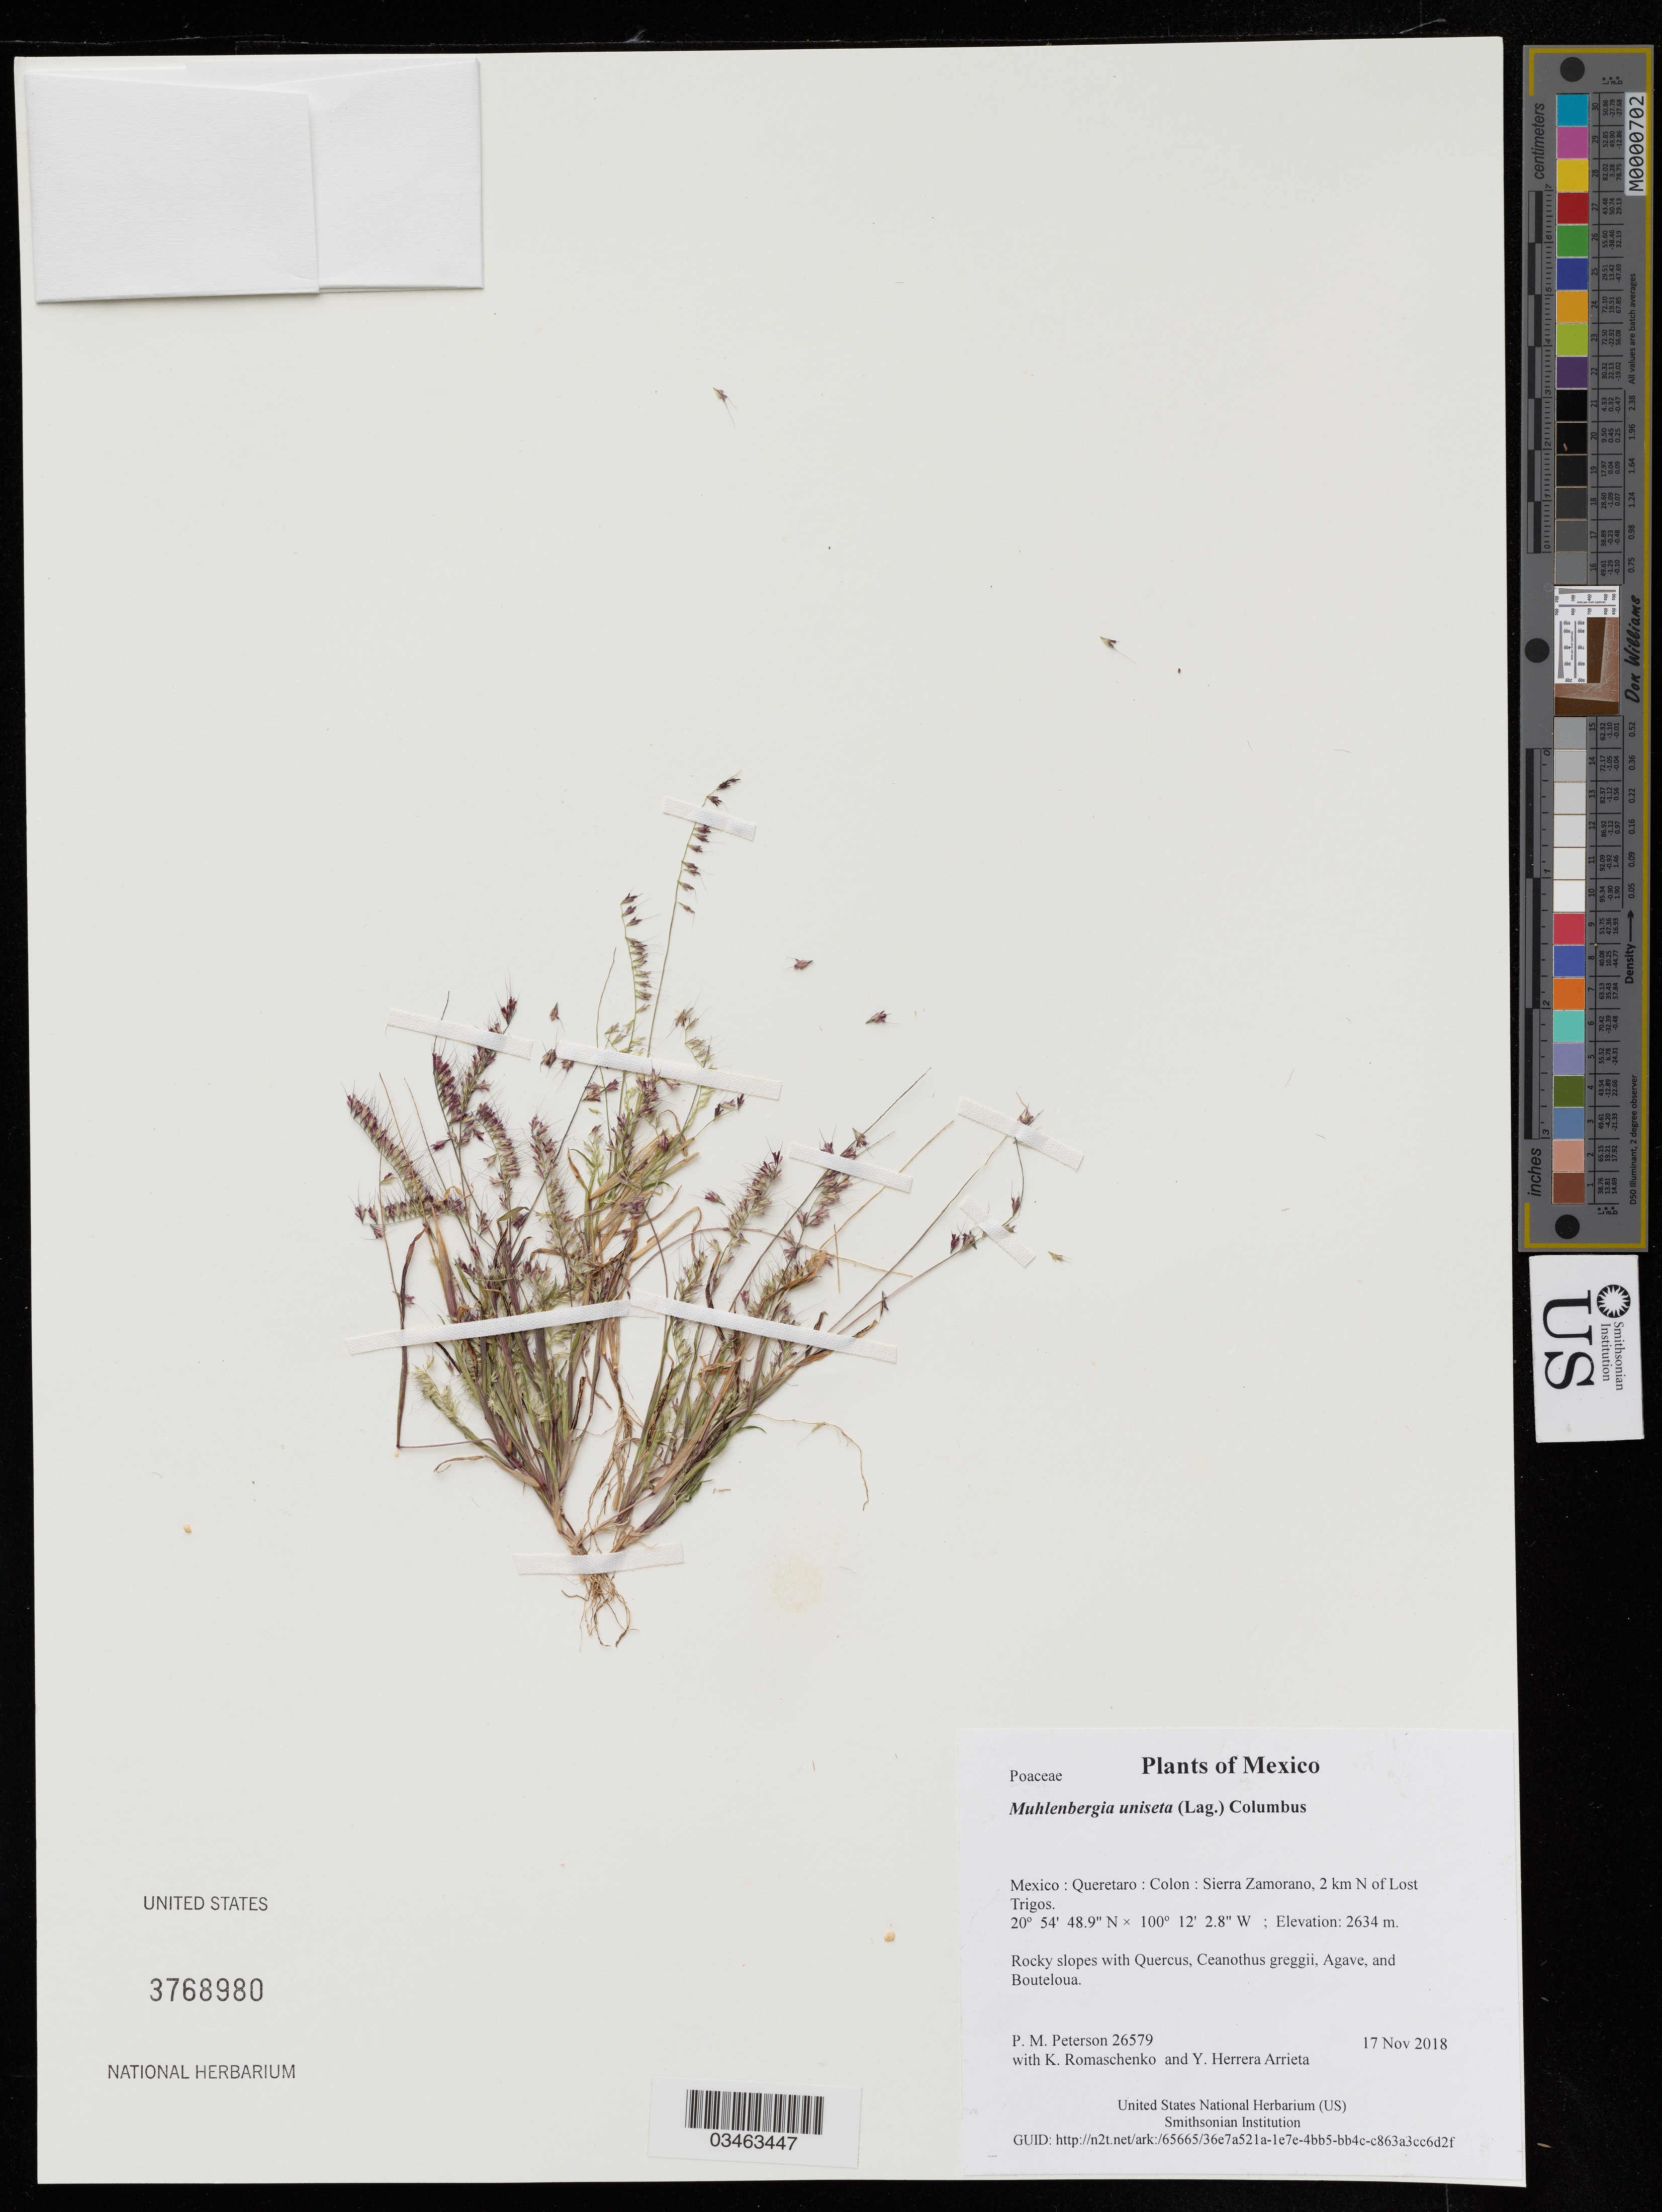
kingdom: Plantae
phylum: Tracheophyta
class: Liliopsida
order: Poales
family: Poaceae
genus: Muhlenbergia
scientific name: Muhlenbergia uniseta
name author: (Lag.) Columbus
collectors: P. M. Peterson, K. Romaschenko & Y. Herrera Arrieta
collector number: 26579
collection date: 2018-11-17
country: Mexico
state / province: Queretaro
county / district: Colon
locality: Sierra Zamorano, 2 km N of Lost Trigos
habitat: Rocky slopes with Quercus, Ceanothus greggii, Agave, and Bouteloua.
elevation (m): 2634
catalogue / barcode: US 3768980